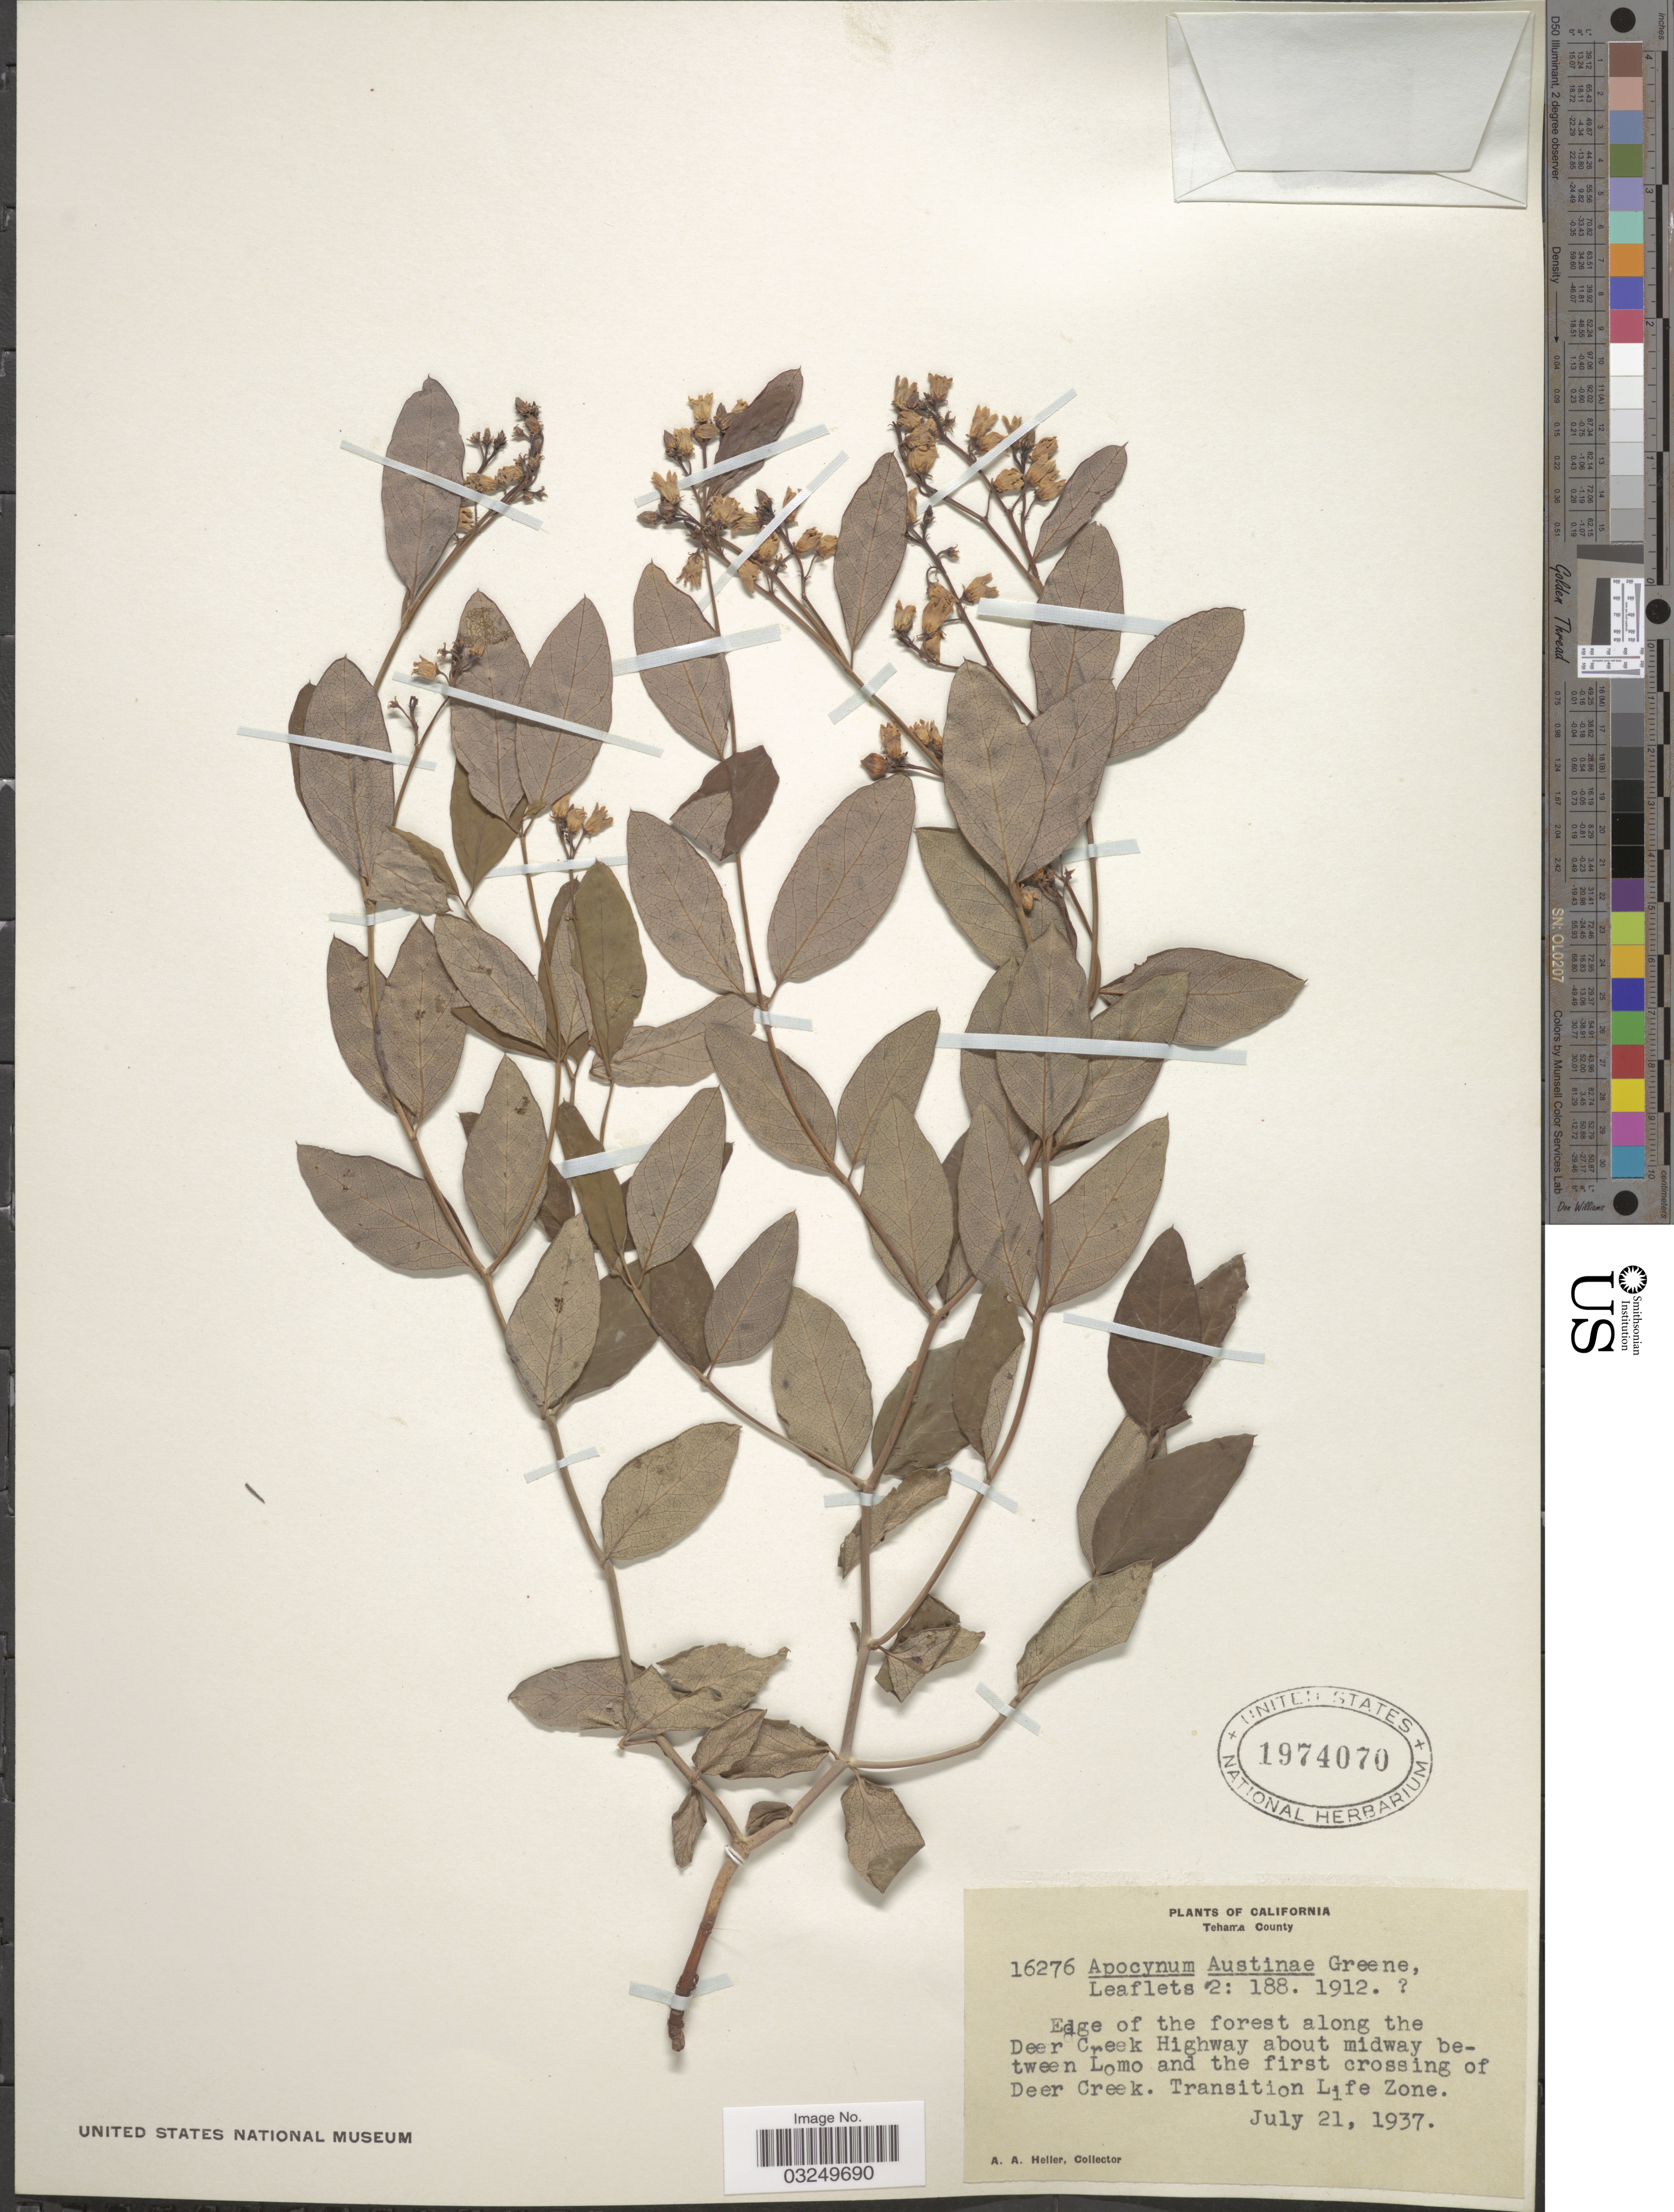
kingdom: Plantae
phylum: Tracheophyta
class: Magnoliopsida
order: Gentianales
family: Apocynaceae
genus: Apocynum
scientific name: Apocynum austinae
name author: S.W. Greene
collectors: A. A. Heller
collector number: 16276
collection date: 1937-07-21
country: United States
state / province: California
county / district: Tehama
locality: Tehama County. Edge of forest along the Deer Creek Highway about midway between Lomo and the first crossing of Deer Lake. Transition Life Zone.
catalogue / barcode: US 1974070